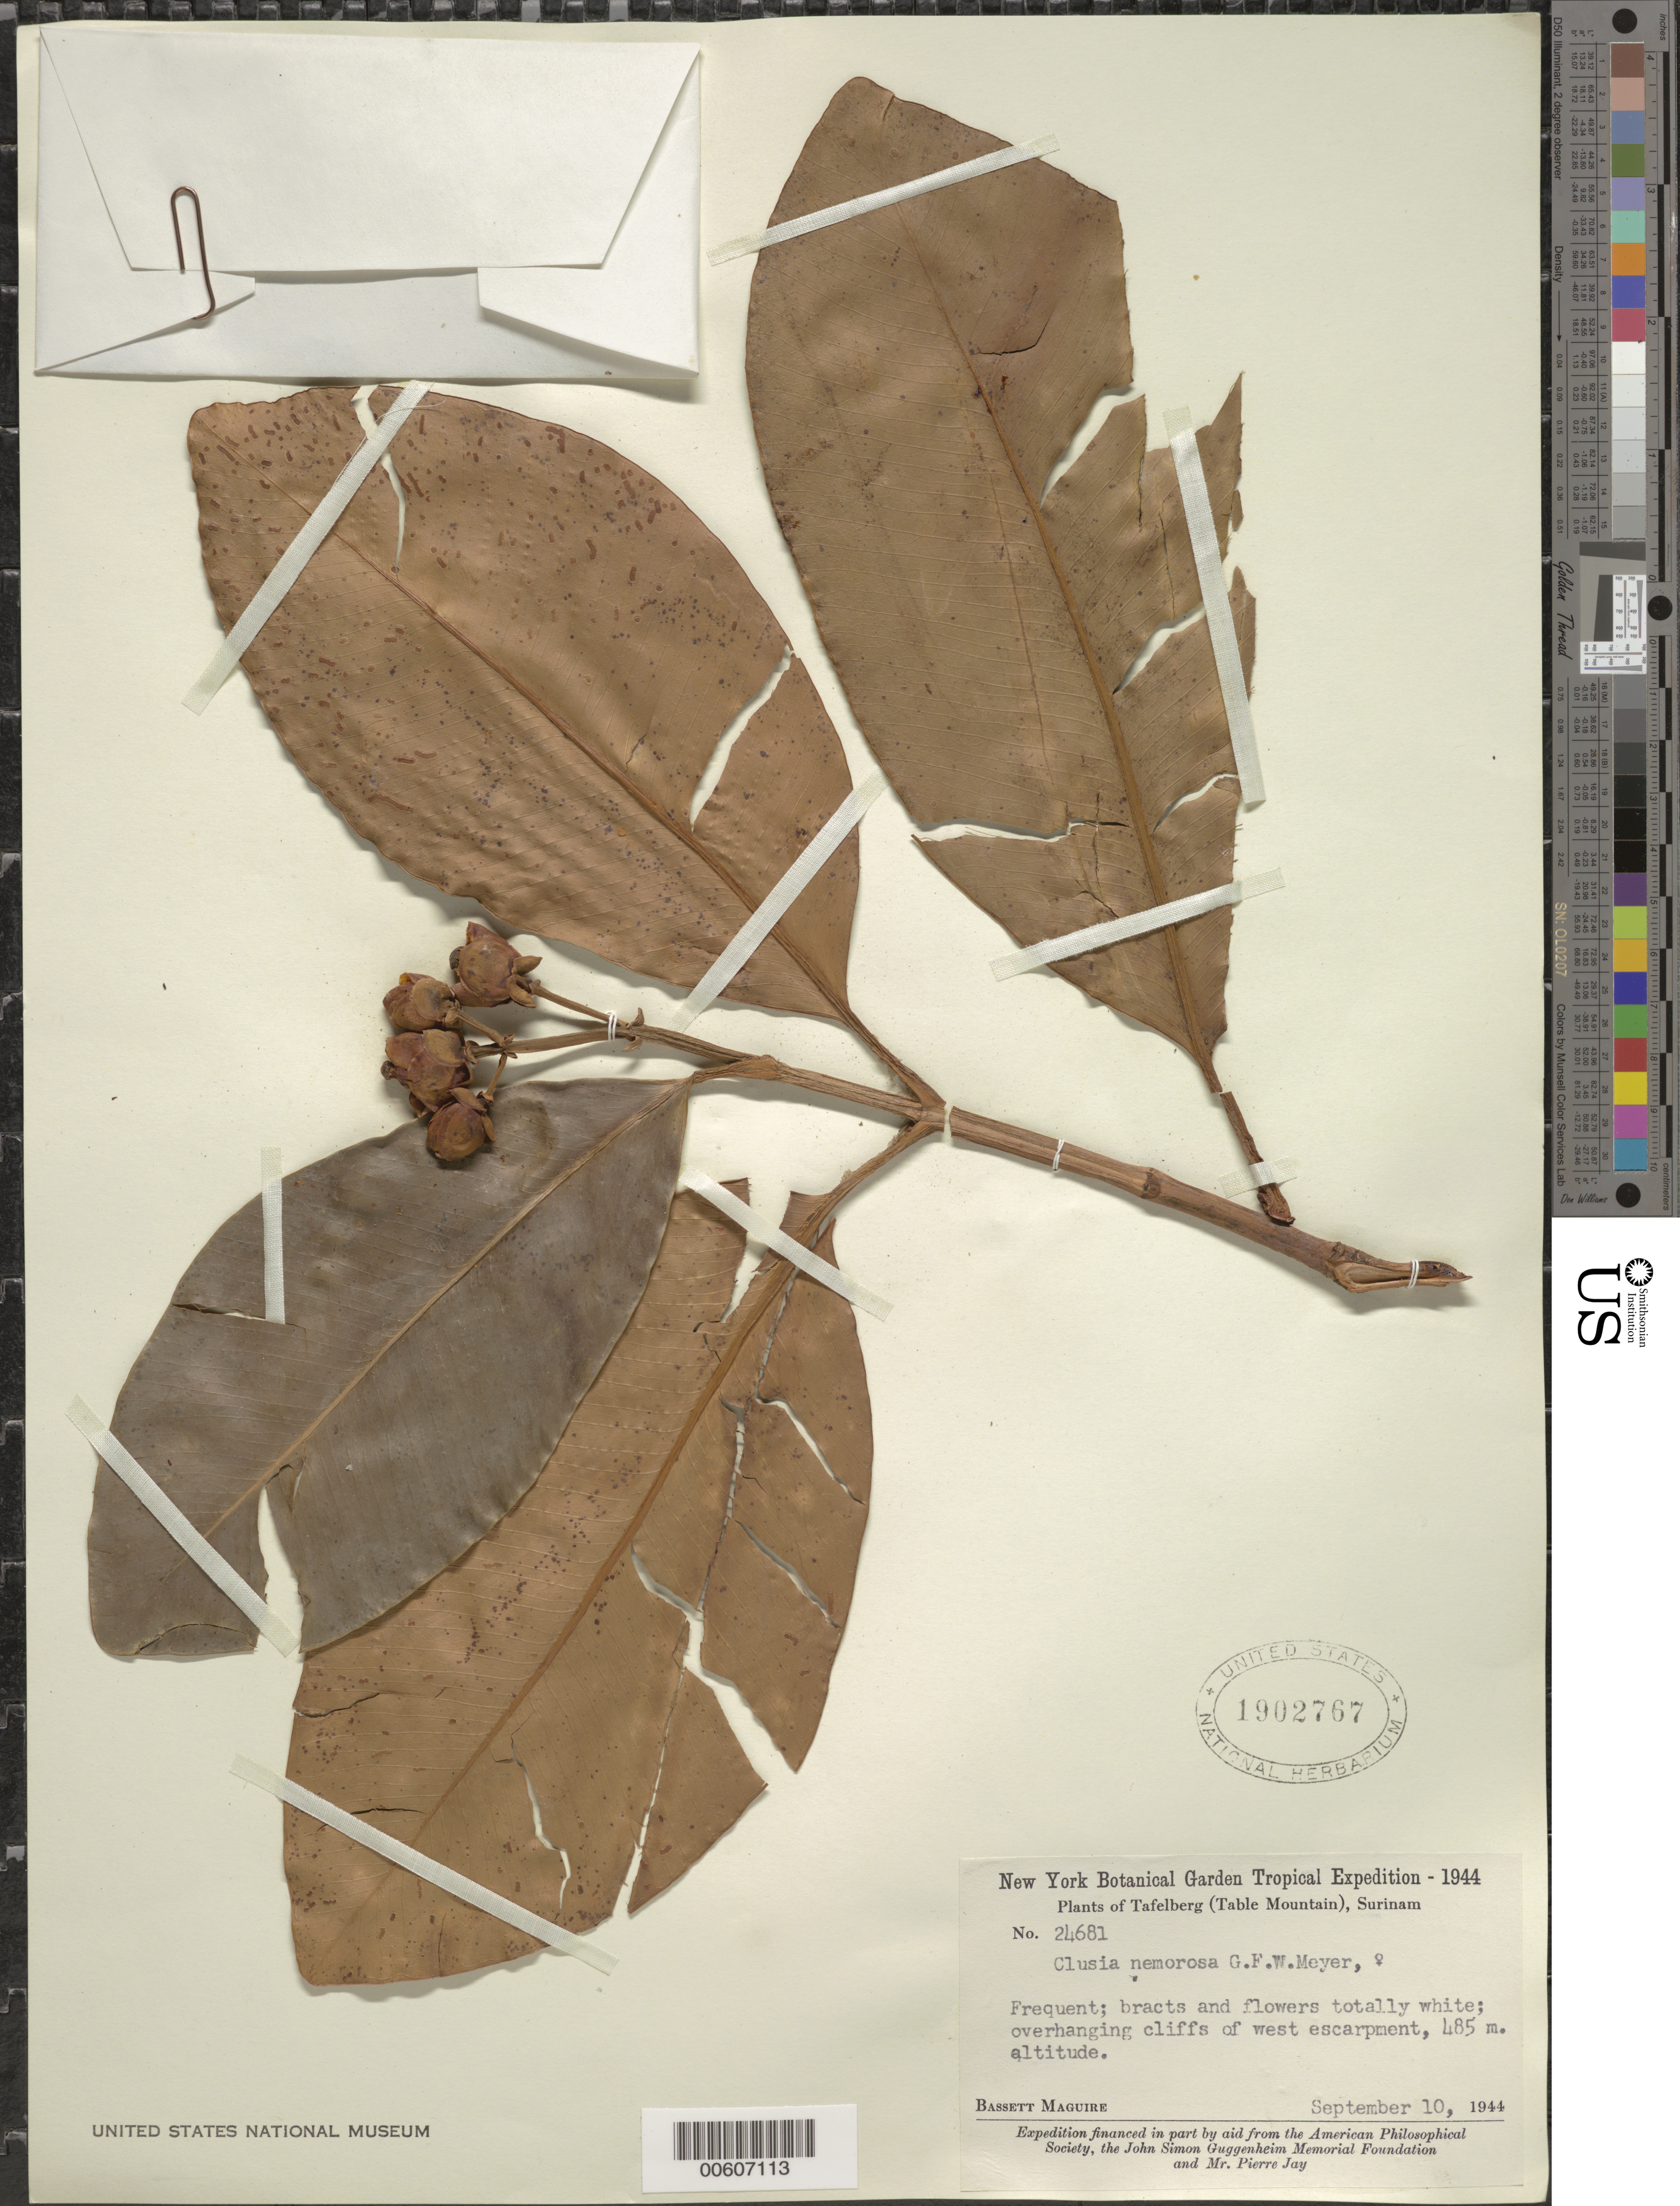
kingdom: Plantae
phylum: Tracheophyta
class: Magnoliopsida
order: Malpighiales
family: Clusiaceae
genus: Clusia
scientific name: Clusia nemorosa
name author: G. Mey.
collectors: B. Maguire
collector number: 24681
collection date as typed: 10-Sep-44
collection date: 1944-09-10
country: Suriname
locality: Tafelberg (Table Mountain), W escarpment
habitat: Overhanging cliffs of west escarpment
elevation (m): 485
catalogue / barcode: US 1902767